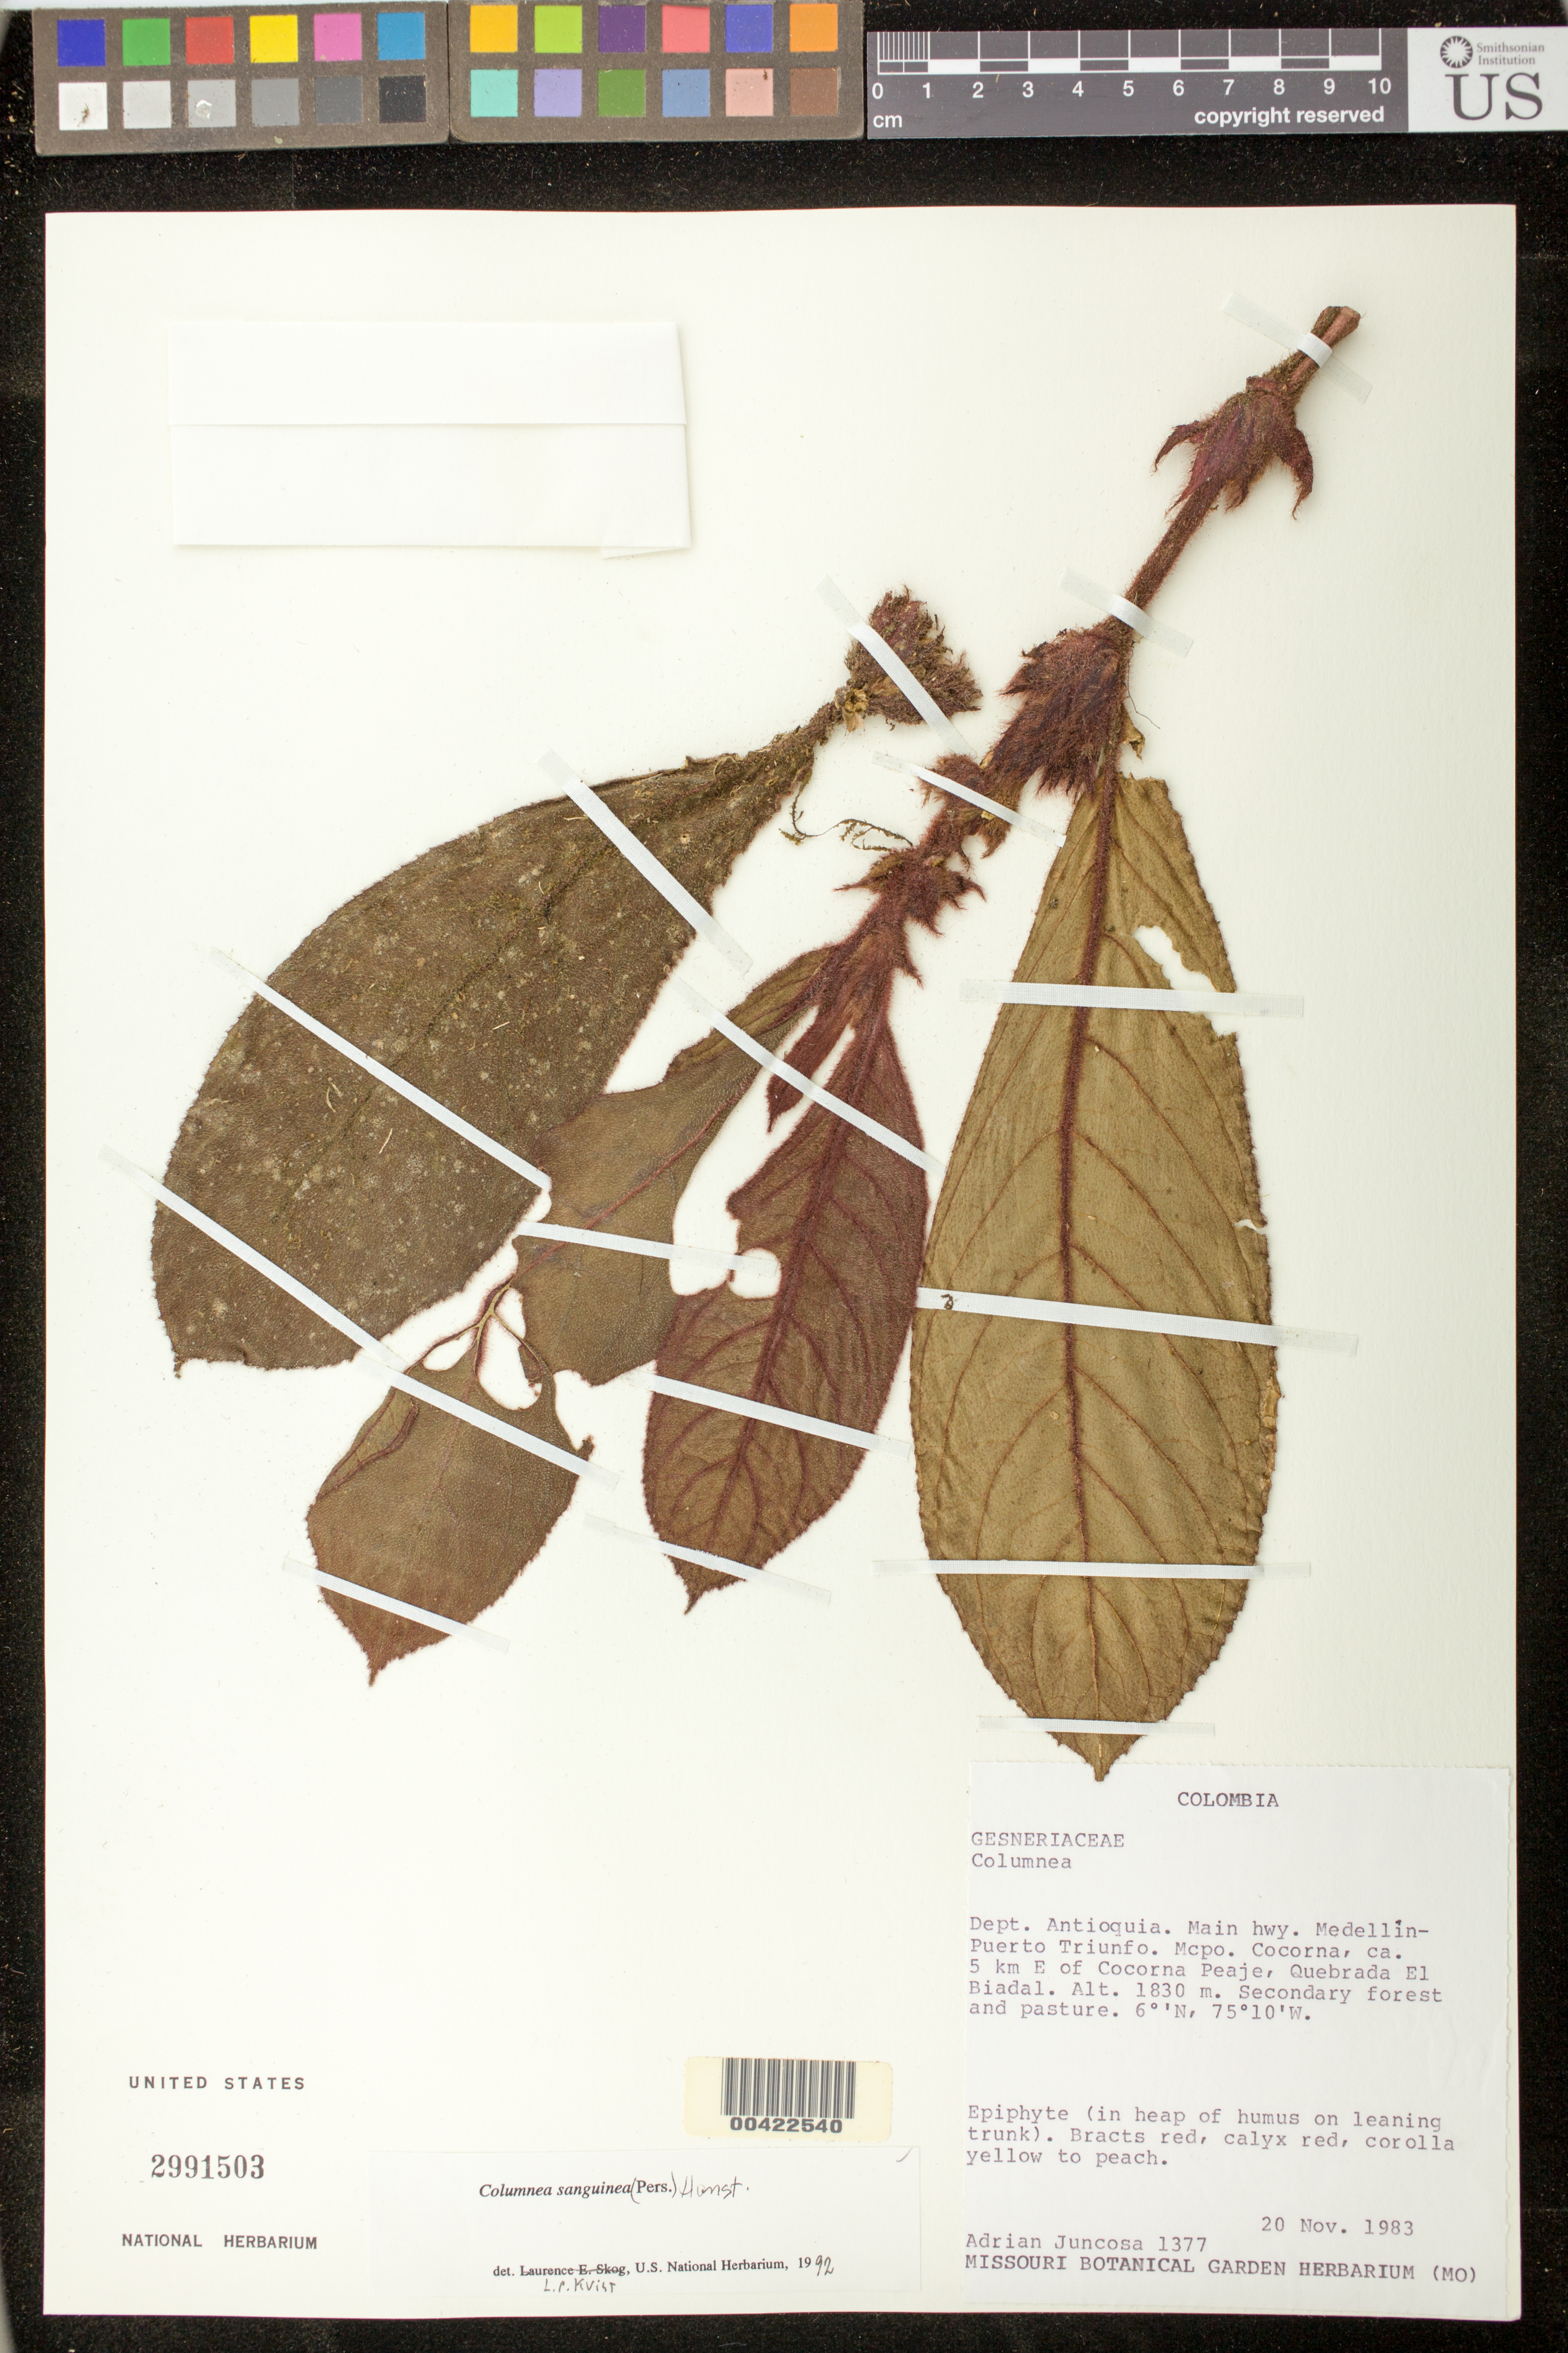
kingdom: Plantae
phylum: Tracheophyta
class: Magnoliopsida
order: Lamiales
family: Gesneriaceae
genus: Columnea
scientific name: Columnea sanguinea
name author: (Pers.) Hanst.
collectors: A. Juncosa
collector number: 1377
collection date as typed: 20 Nov 1983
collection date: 1983-11-20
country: Colombia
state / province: Antioquia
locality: Medellin - Puerto Triunfo, Cocorna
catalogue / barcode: US 2991503